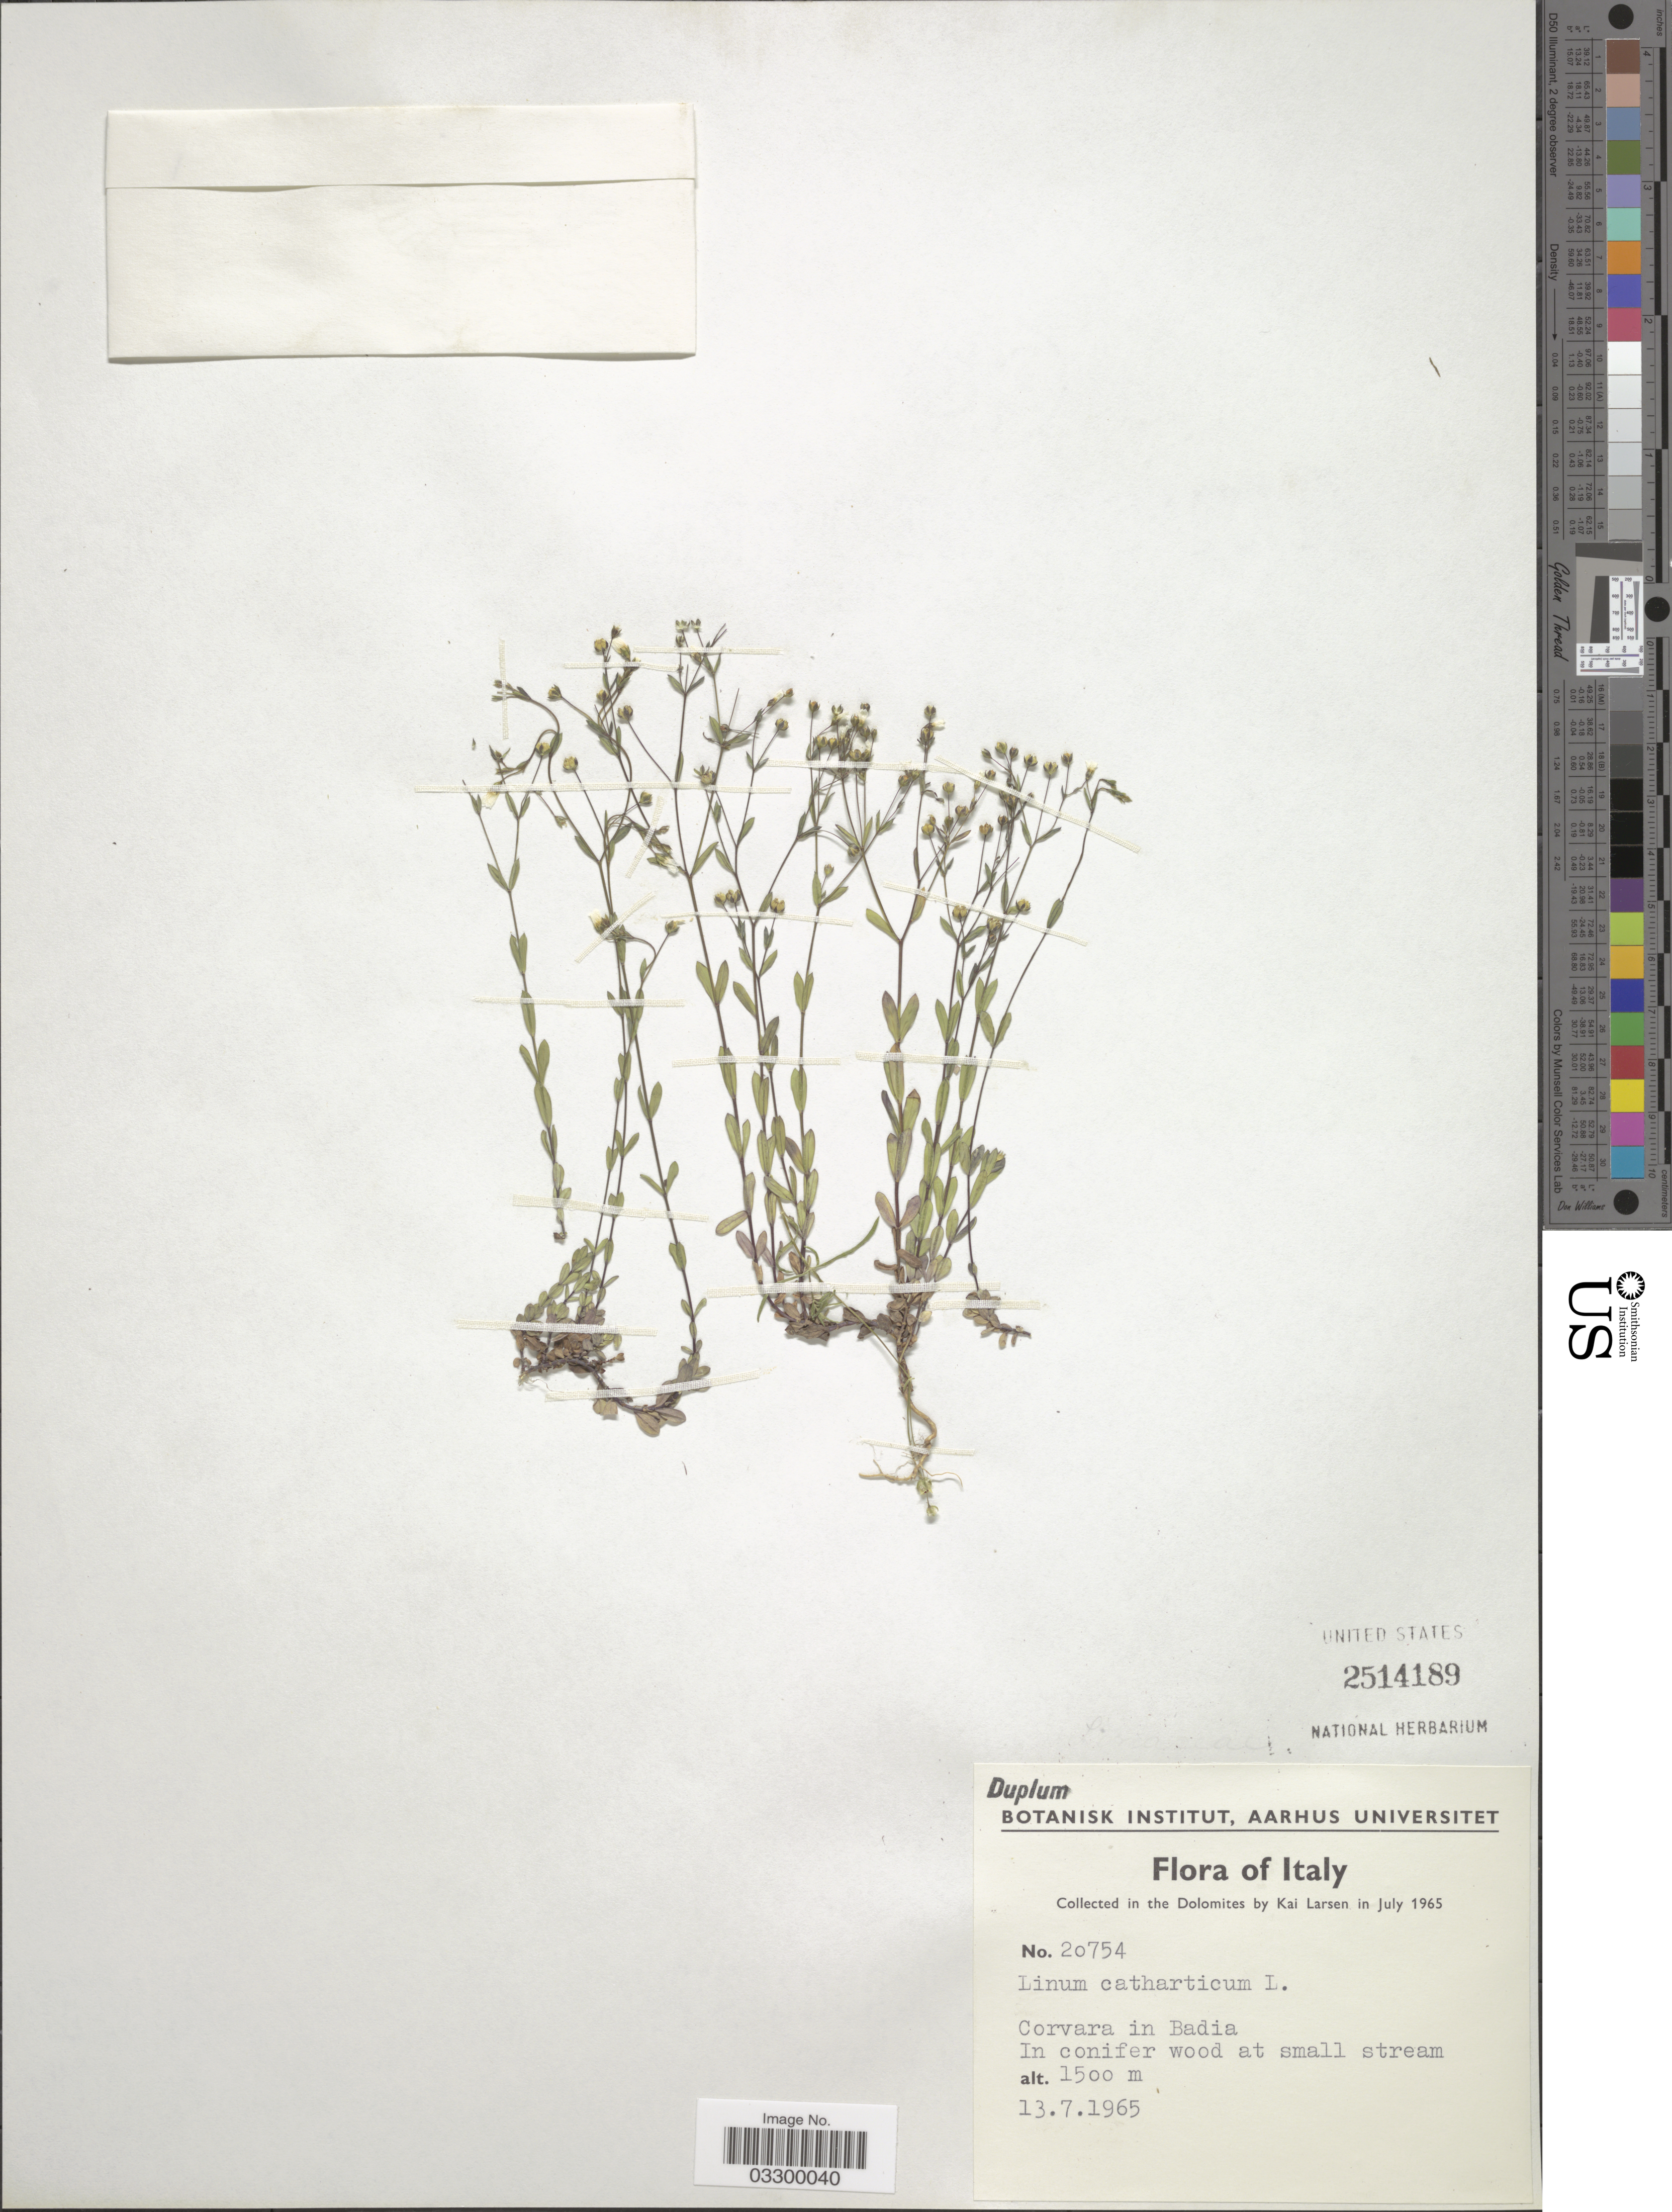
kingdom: Plantae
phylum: Tracheophyta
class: Magnoliopsida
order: Malpighiales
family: Linaceae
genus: Linum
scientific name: Linum catharticum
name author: L.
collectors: K. Larsen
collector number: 20754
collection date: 1965-07-13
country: Italy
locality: Dolomites. Corvara in Badia.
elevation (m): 1500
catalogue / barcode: US 2514189